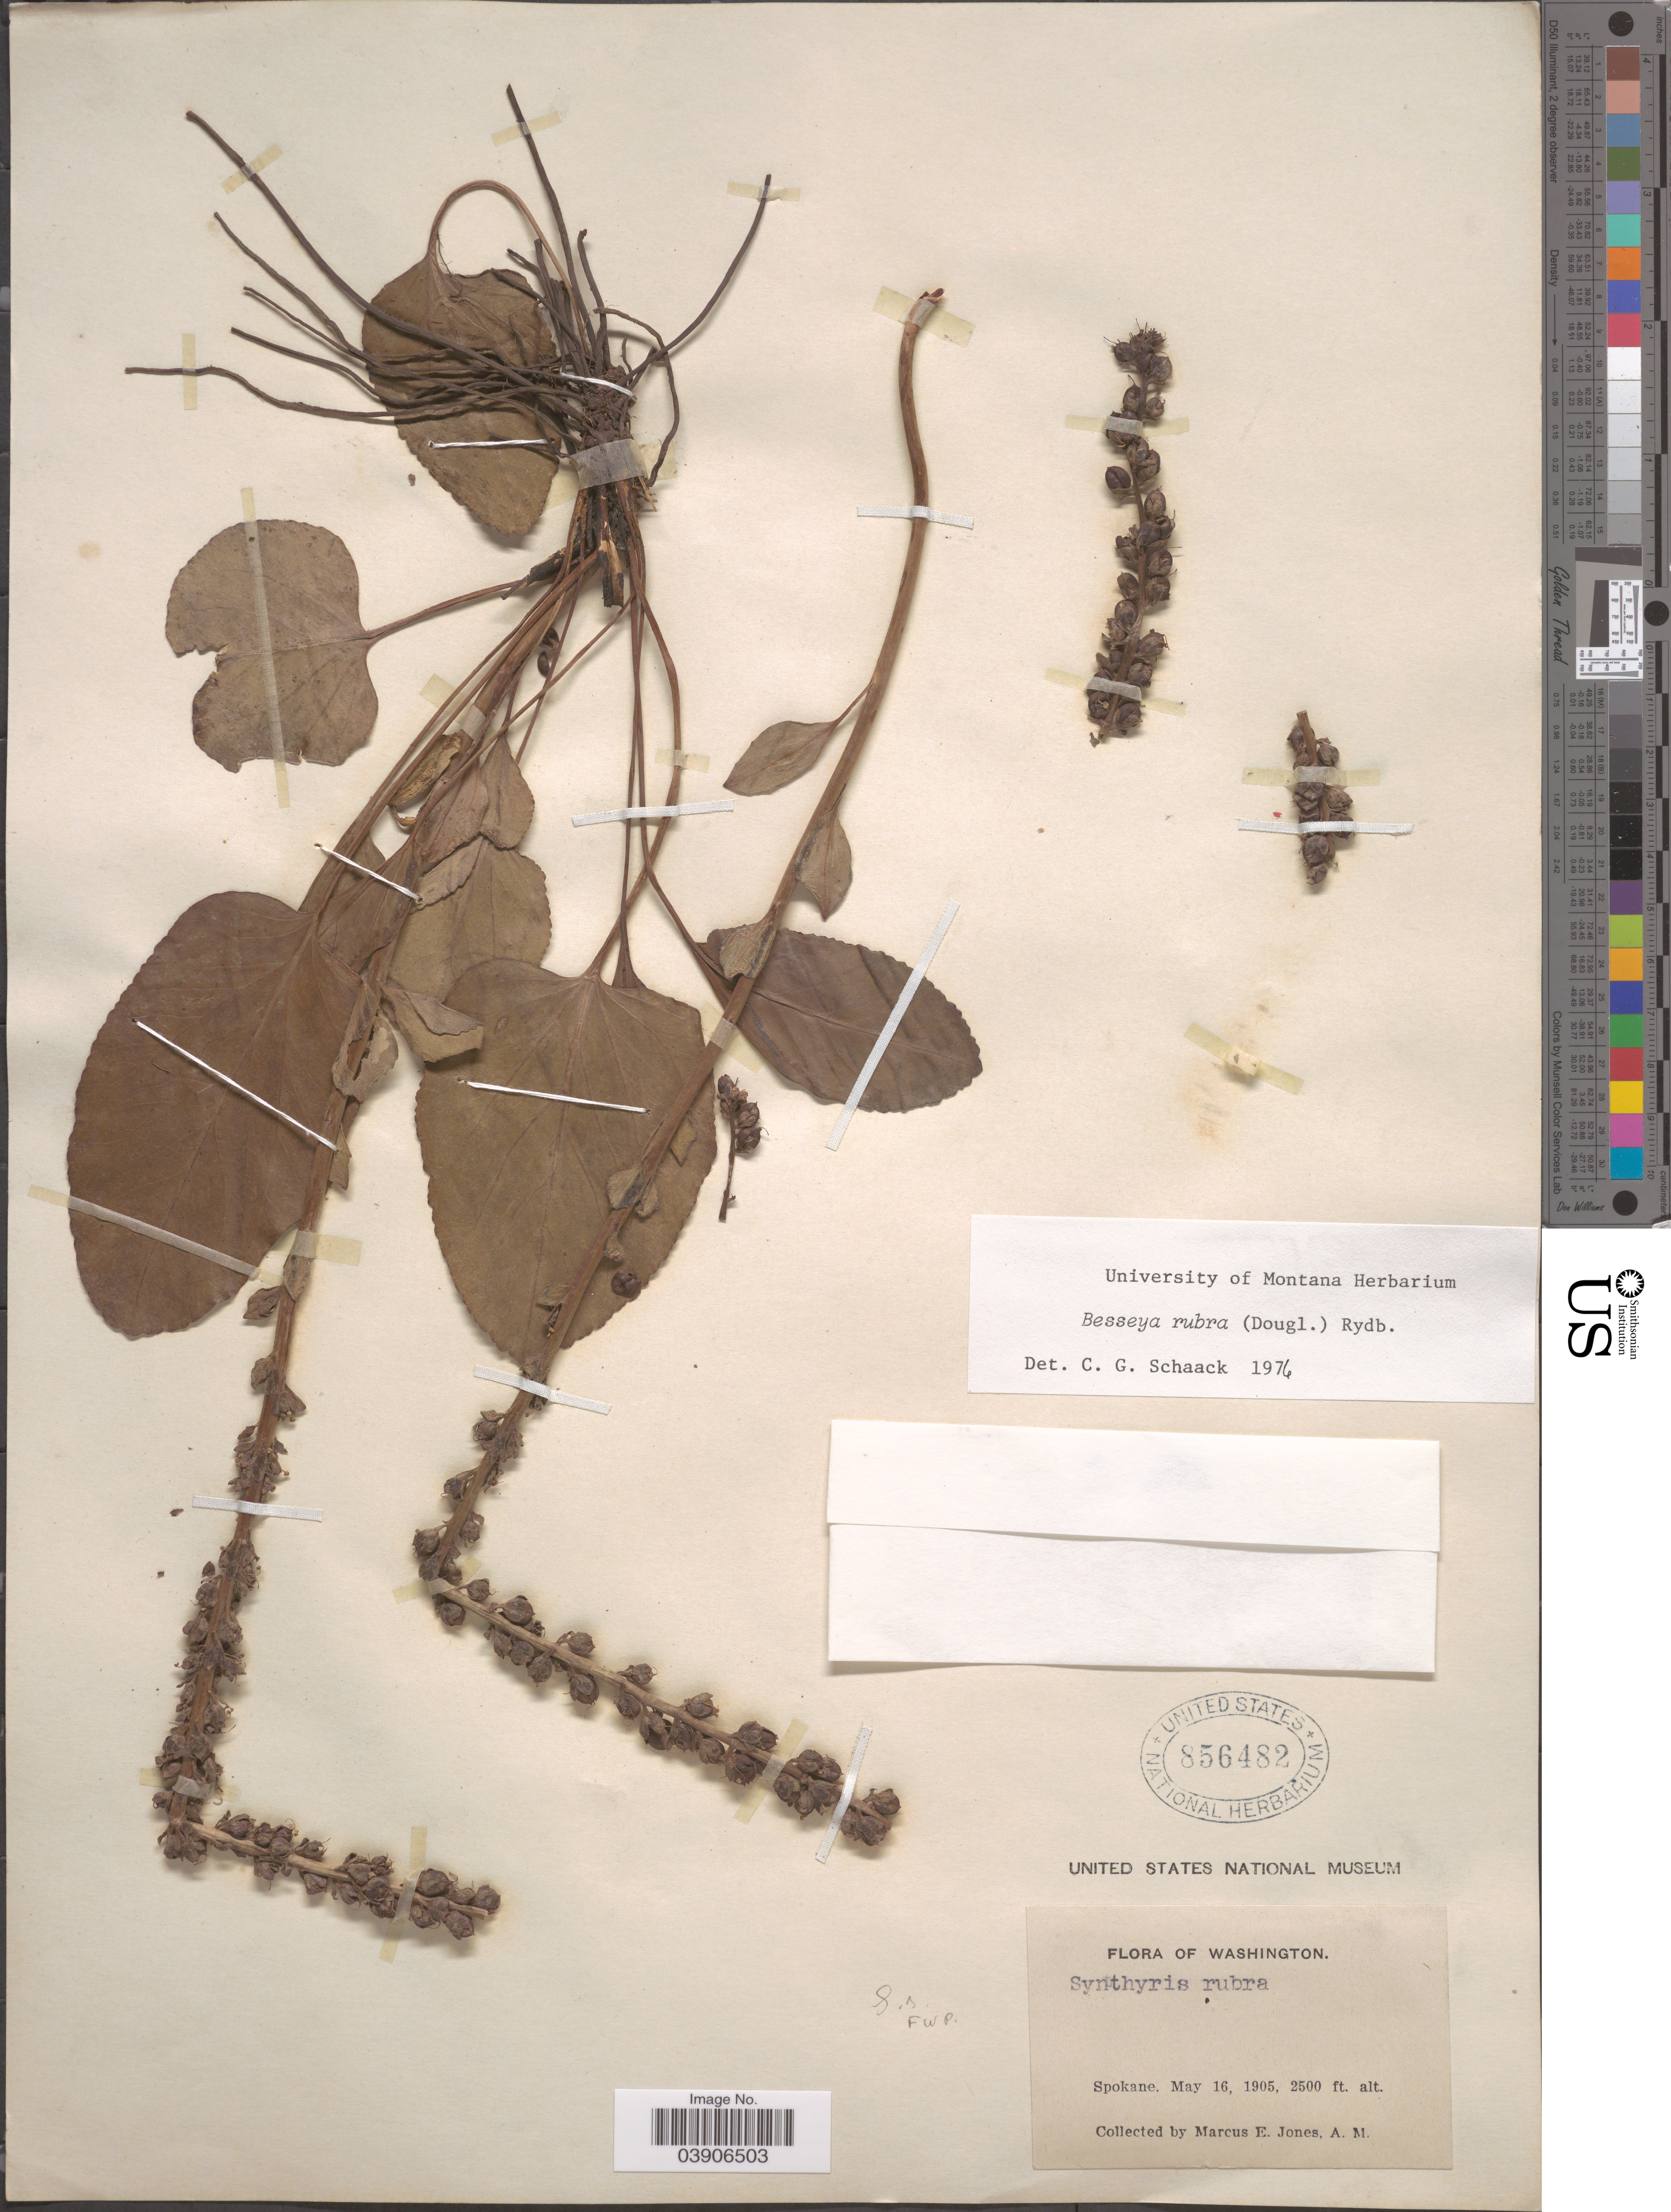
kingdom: Plantae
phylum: Tracheophyta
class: Magnoliopsida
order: Lamiales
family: Plantaginaceae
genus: Synthyris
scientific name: Synthyris rubra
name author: (Douglas ex Hook.) Benth.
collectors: M. E. Jones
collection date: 1905-05-16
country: United States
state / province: Washington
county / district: Spokane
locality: Spokane.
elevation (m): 762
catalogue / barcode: US 856482